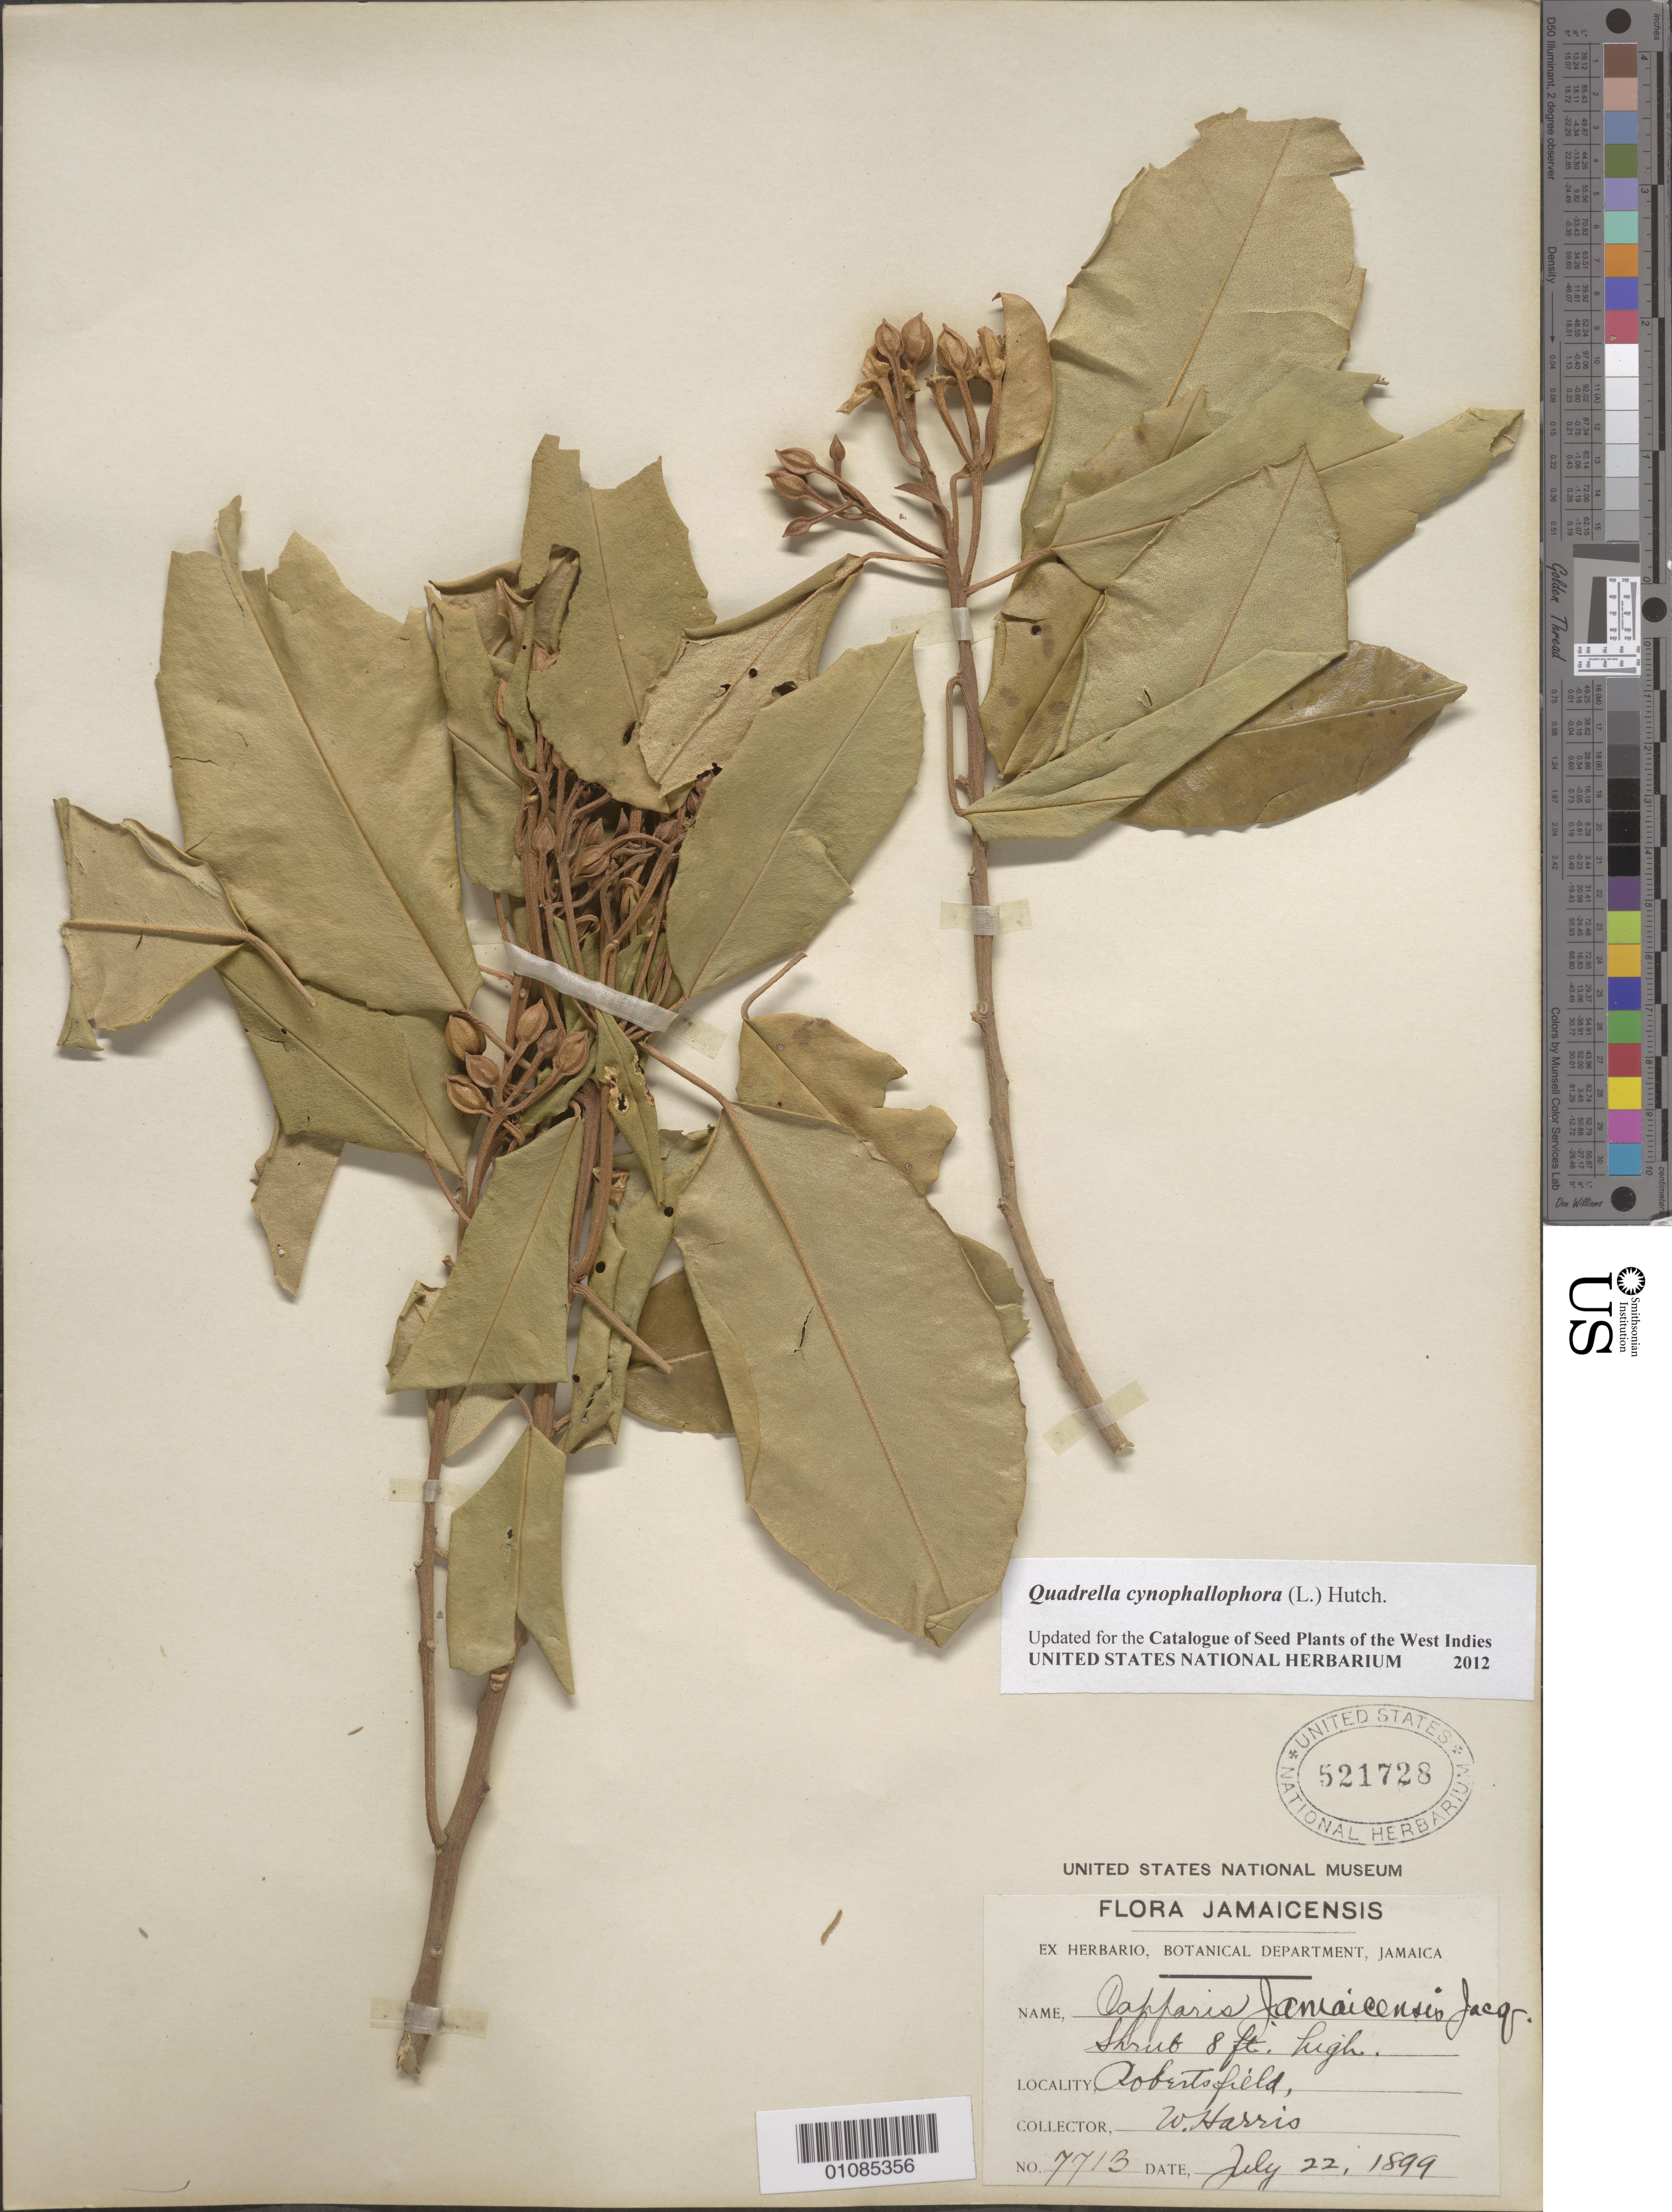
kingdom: Plantae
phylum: Tracheophyta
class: Magnoliopsida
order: Brassicales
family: Capparaceae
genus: Quadrella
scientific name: Quadrella cynophallophora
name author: (L.) Hutch.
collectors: W. Harris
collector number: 7713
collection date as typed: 22 Jul 1899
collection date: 1899-07-22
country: Jamaica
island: Jamaica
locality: Robertsfield(?)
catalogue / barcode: US 521728